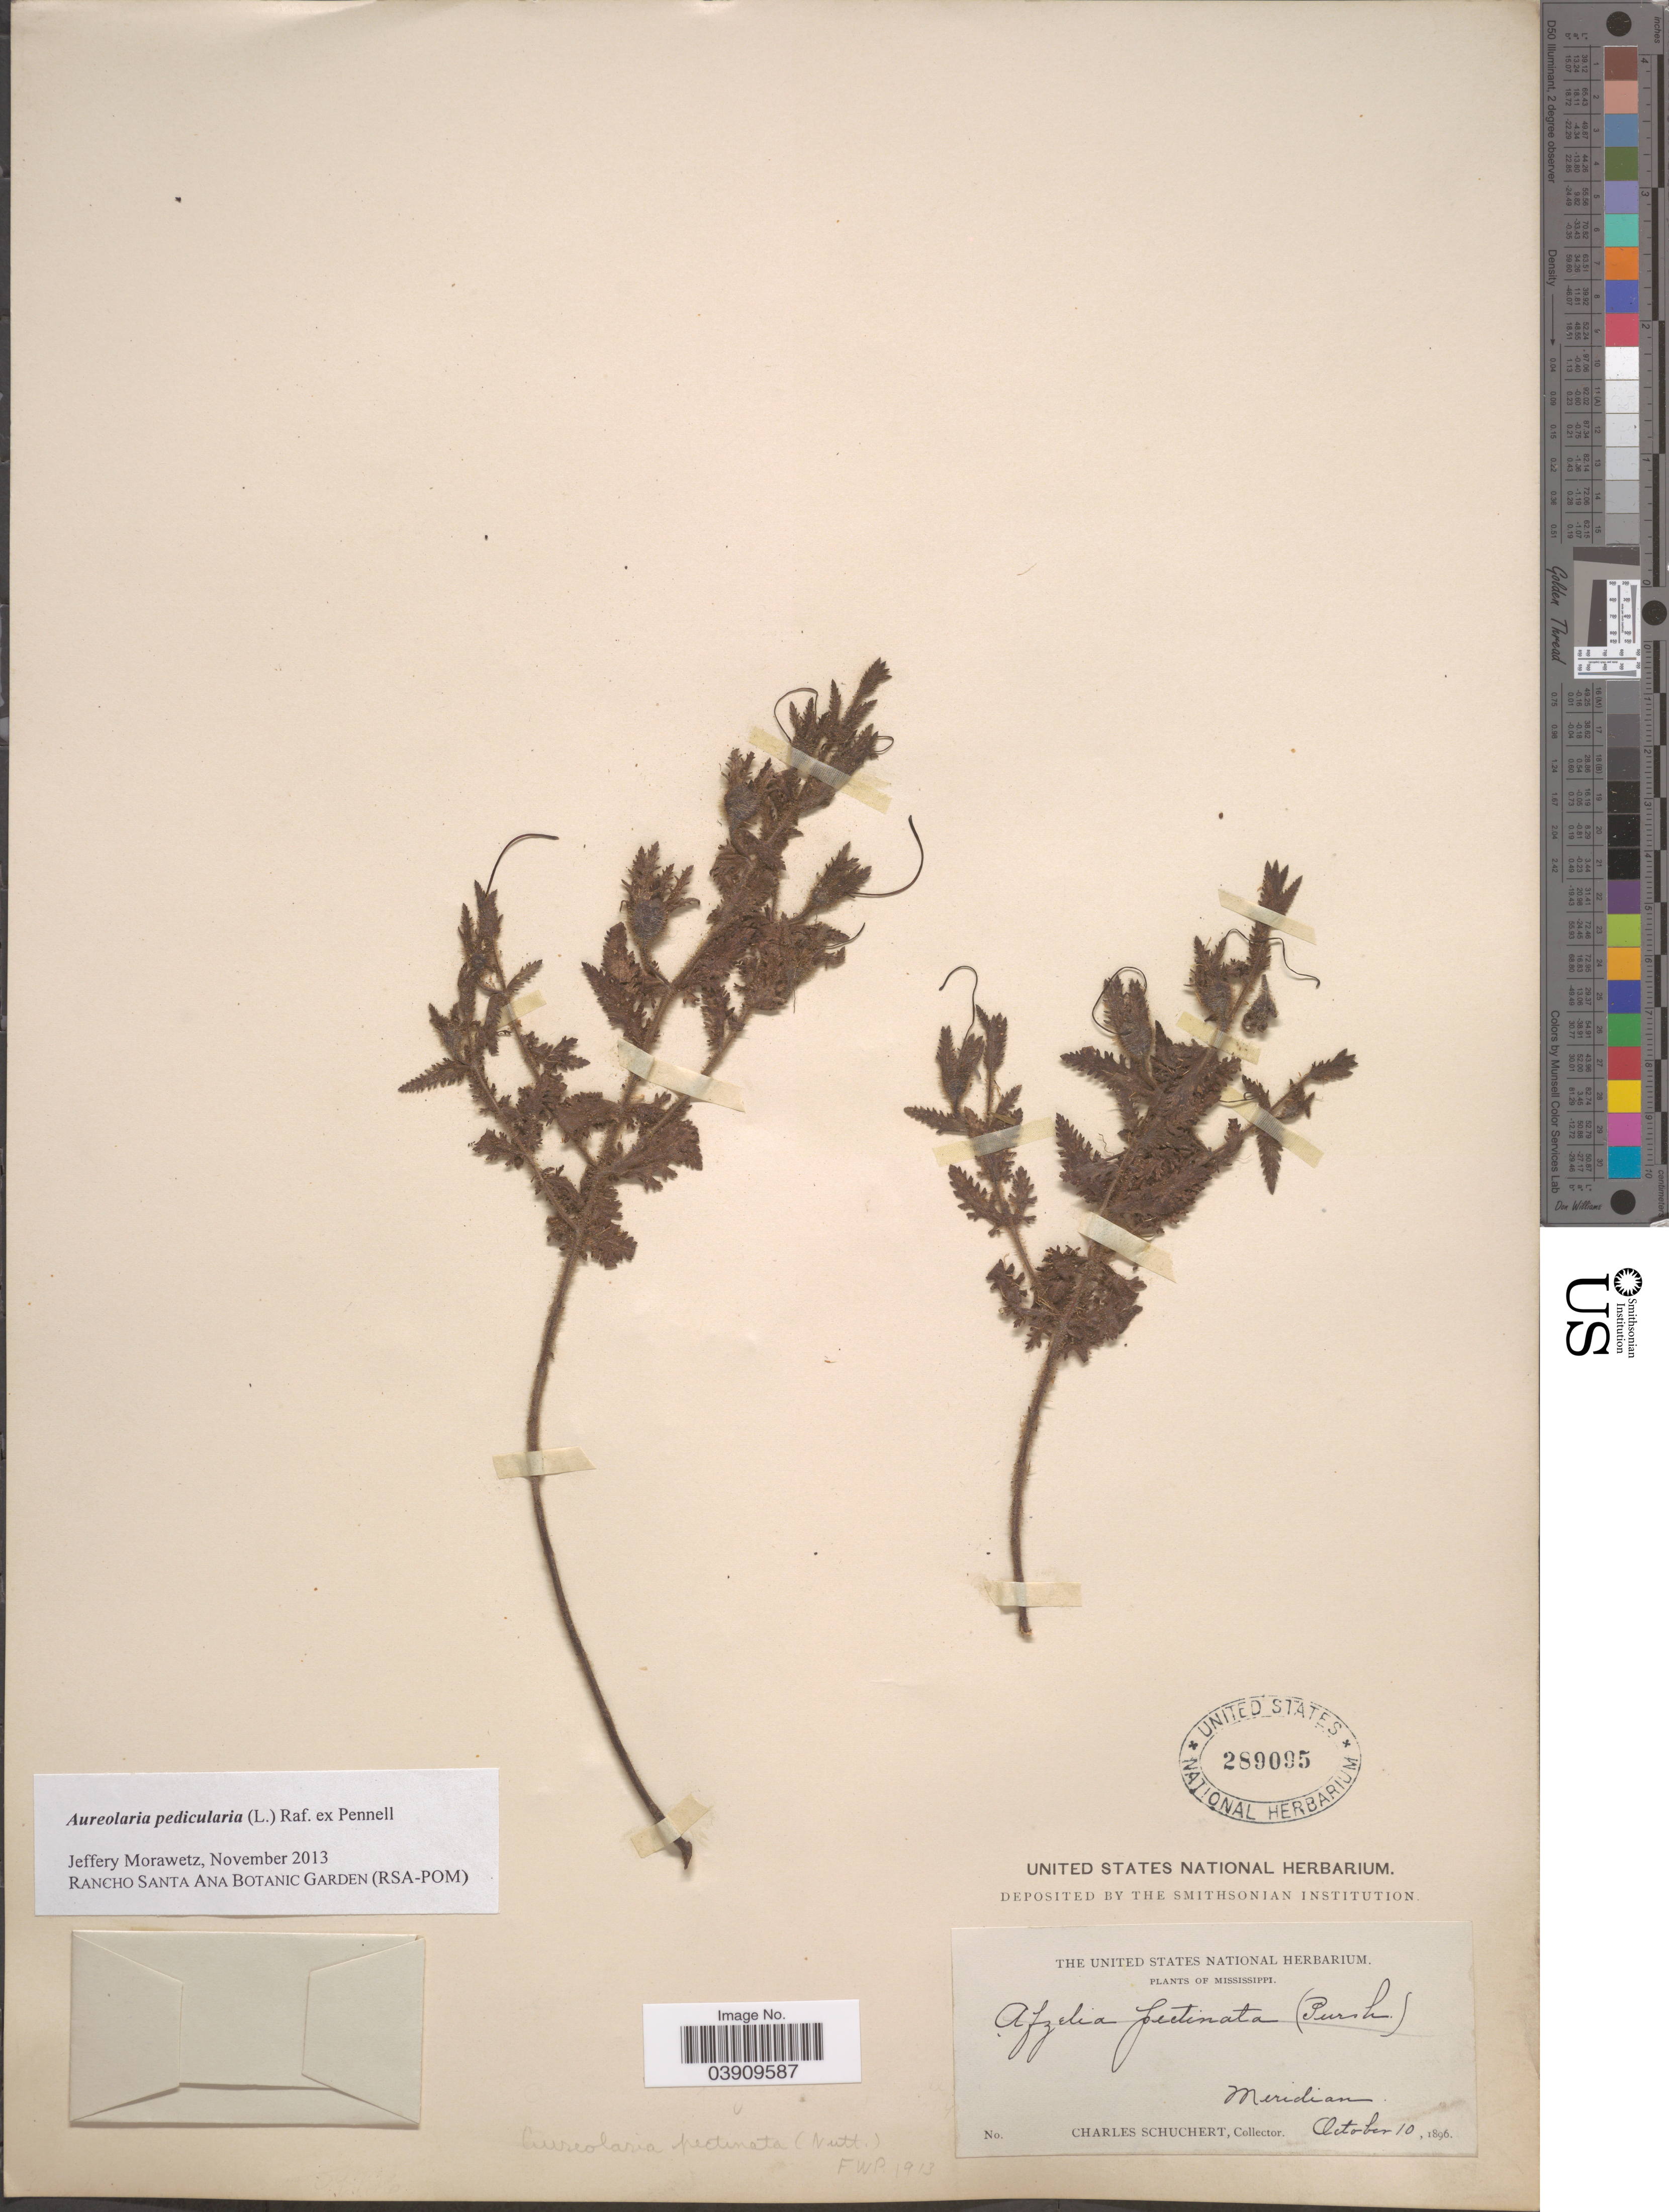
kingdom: Plantae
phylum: Tracheophyta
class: Magnoliopsida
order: Lamiales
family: Orobanchaceae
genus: Aureolaria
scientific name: Aureolaria pedicularia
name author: (L.) Raf. ex Farw.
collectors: C. Schuchert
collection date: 1896-10-10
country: United States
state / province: Mississippi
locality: Meridian.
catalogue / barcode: US 289095